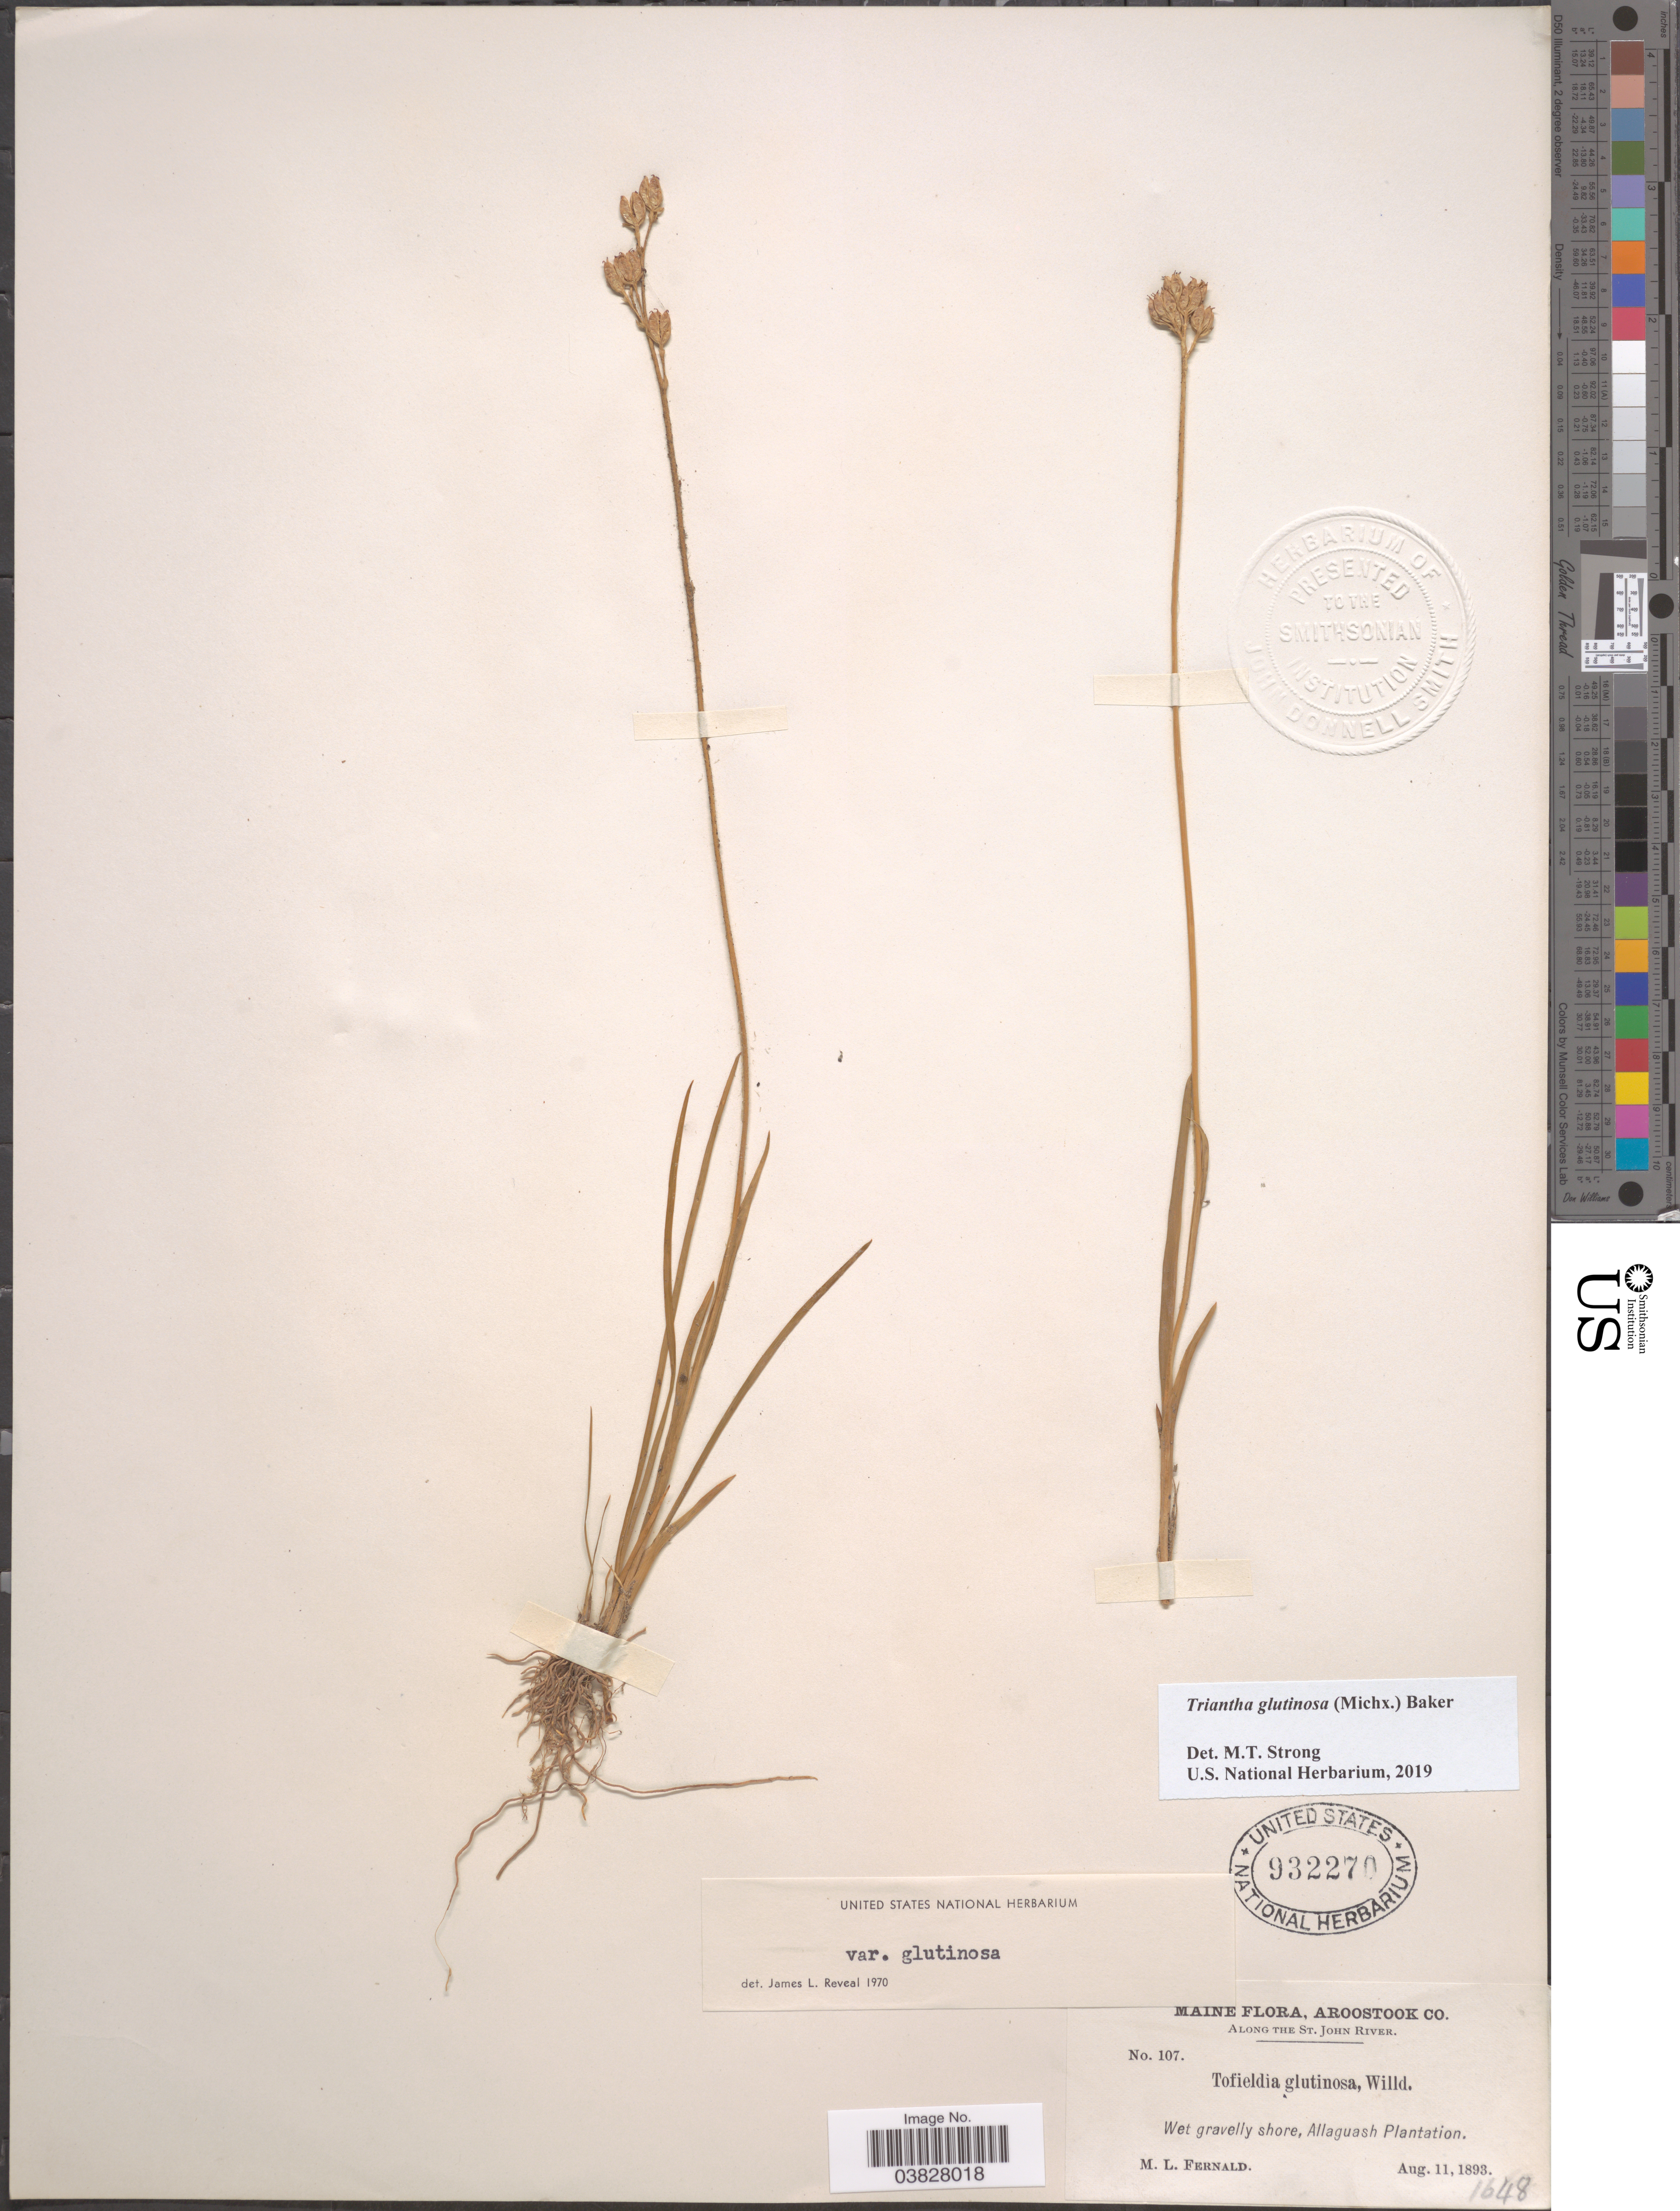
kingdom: Plantae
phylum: Tracheophyta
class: Liliopsida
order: Alismatales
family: Tofieldiaceae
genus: Triantha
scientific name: Triantha glutinosa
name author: (Michx.) Baker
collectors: M. L. Fernald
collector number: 107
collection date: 1893-08-11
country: United States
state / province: Maine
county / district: Aroostook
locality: Along the St. John River. Wet gravelly shore, Allaguash Plantation.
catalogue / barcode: US 932270